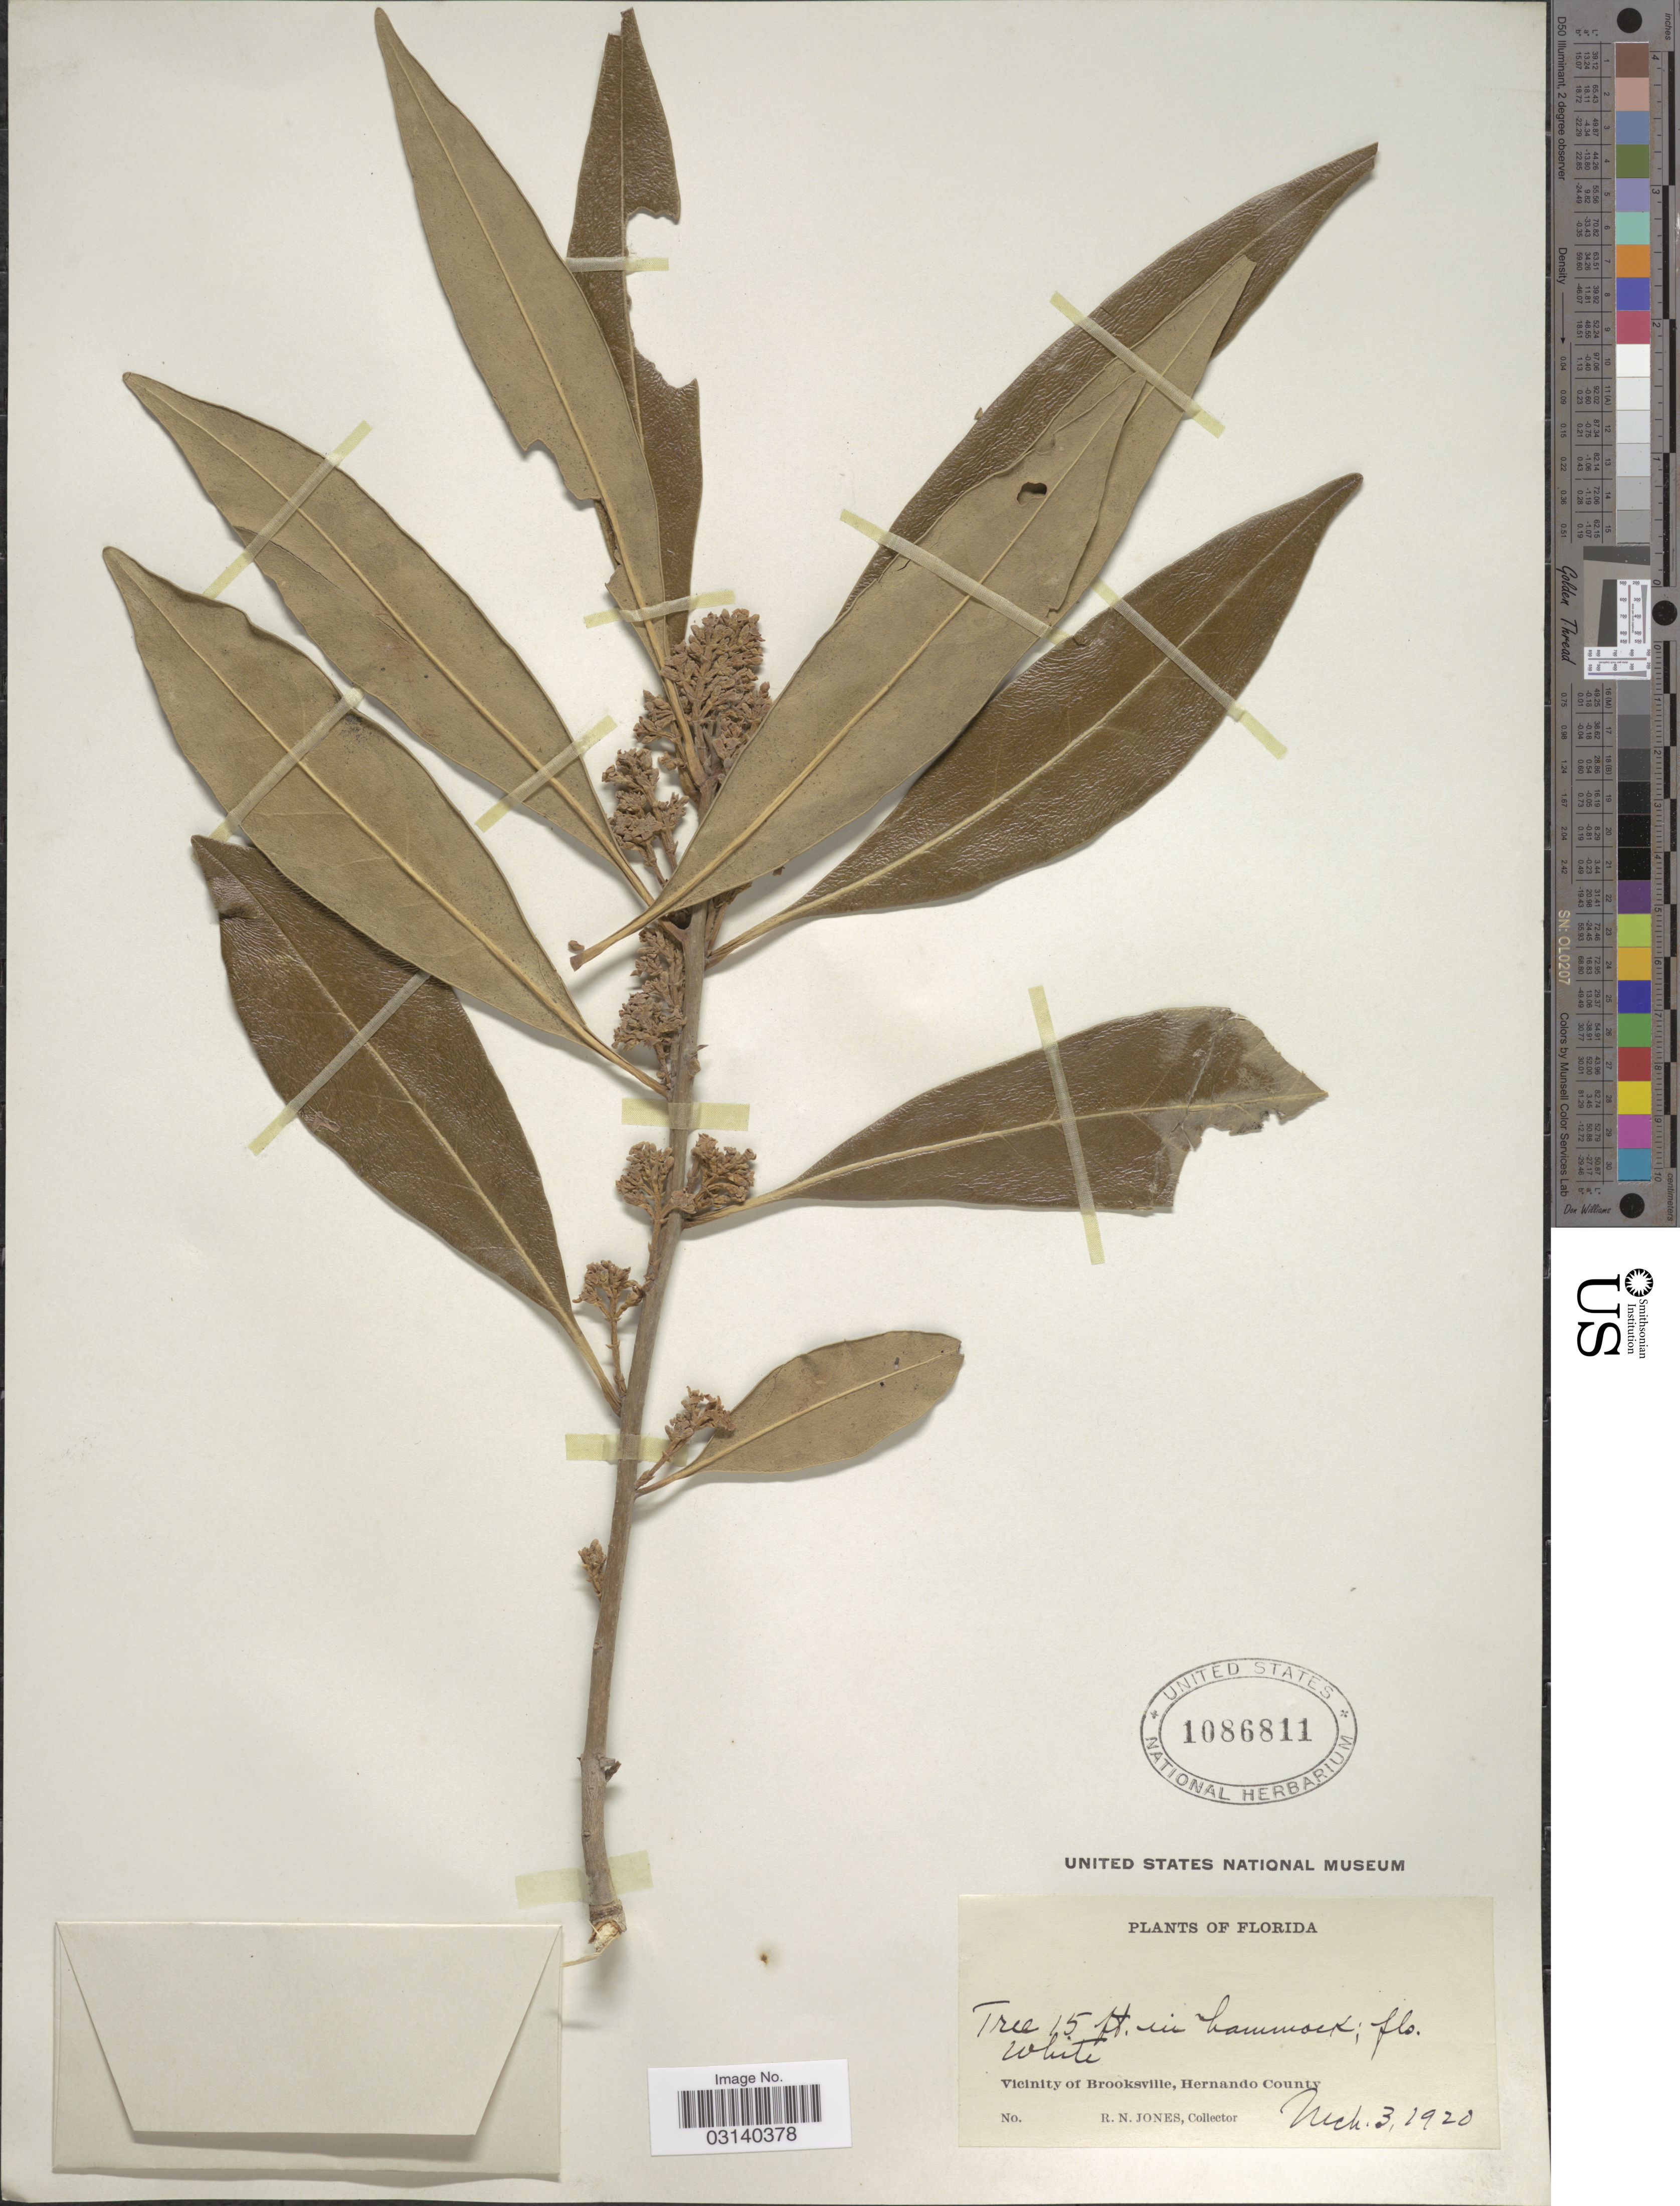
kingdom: Plantae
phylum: Tracheophyta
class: Magnoliopsida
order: Lamiales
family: Oleaceae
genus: Osmanthus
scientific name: Osmanthus americanus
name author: (L.) A. Gray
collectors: R. N. Jones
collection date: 1920-03-03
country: United States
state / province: Florida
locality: Vicinity of Brooksville, Hernando County.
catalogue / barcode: US 1086811